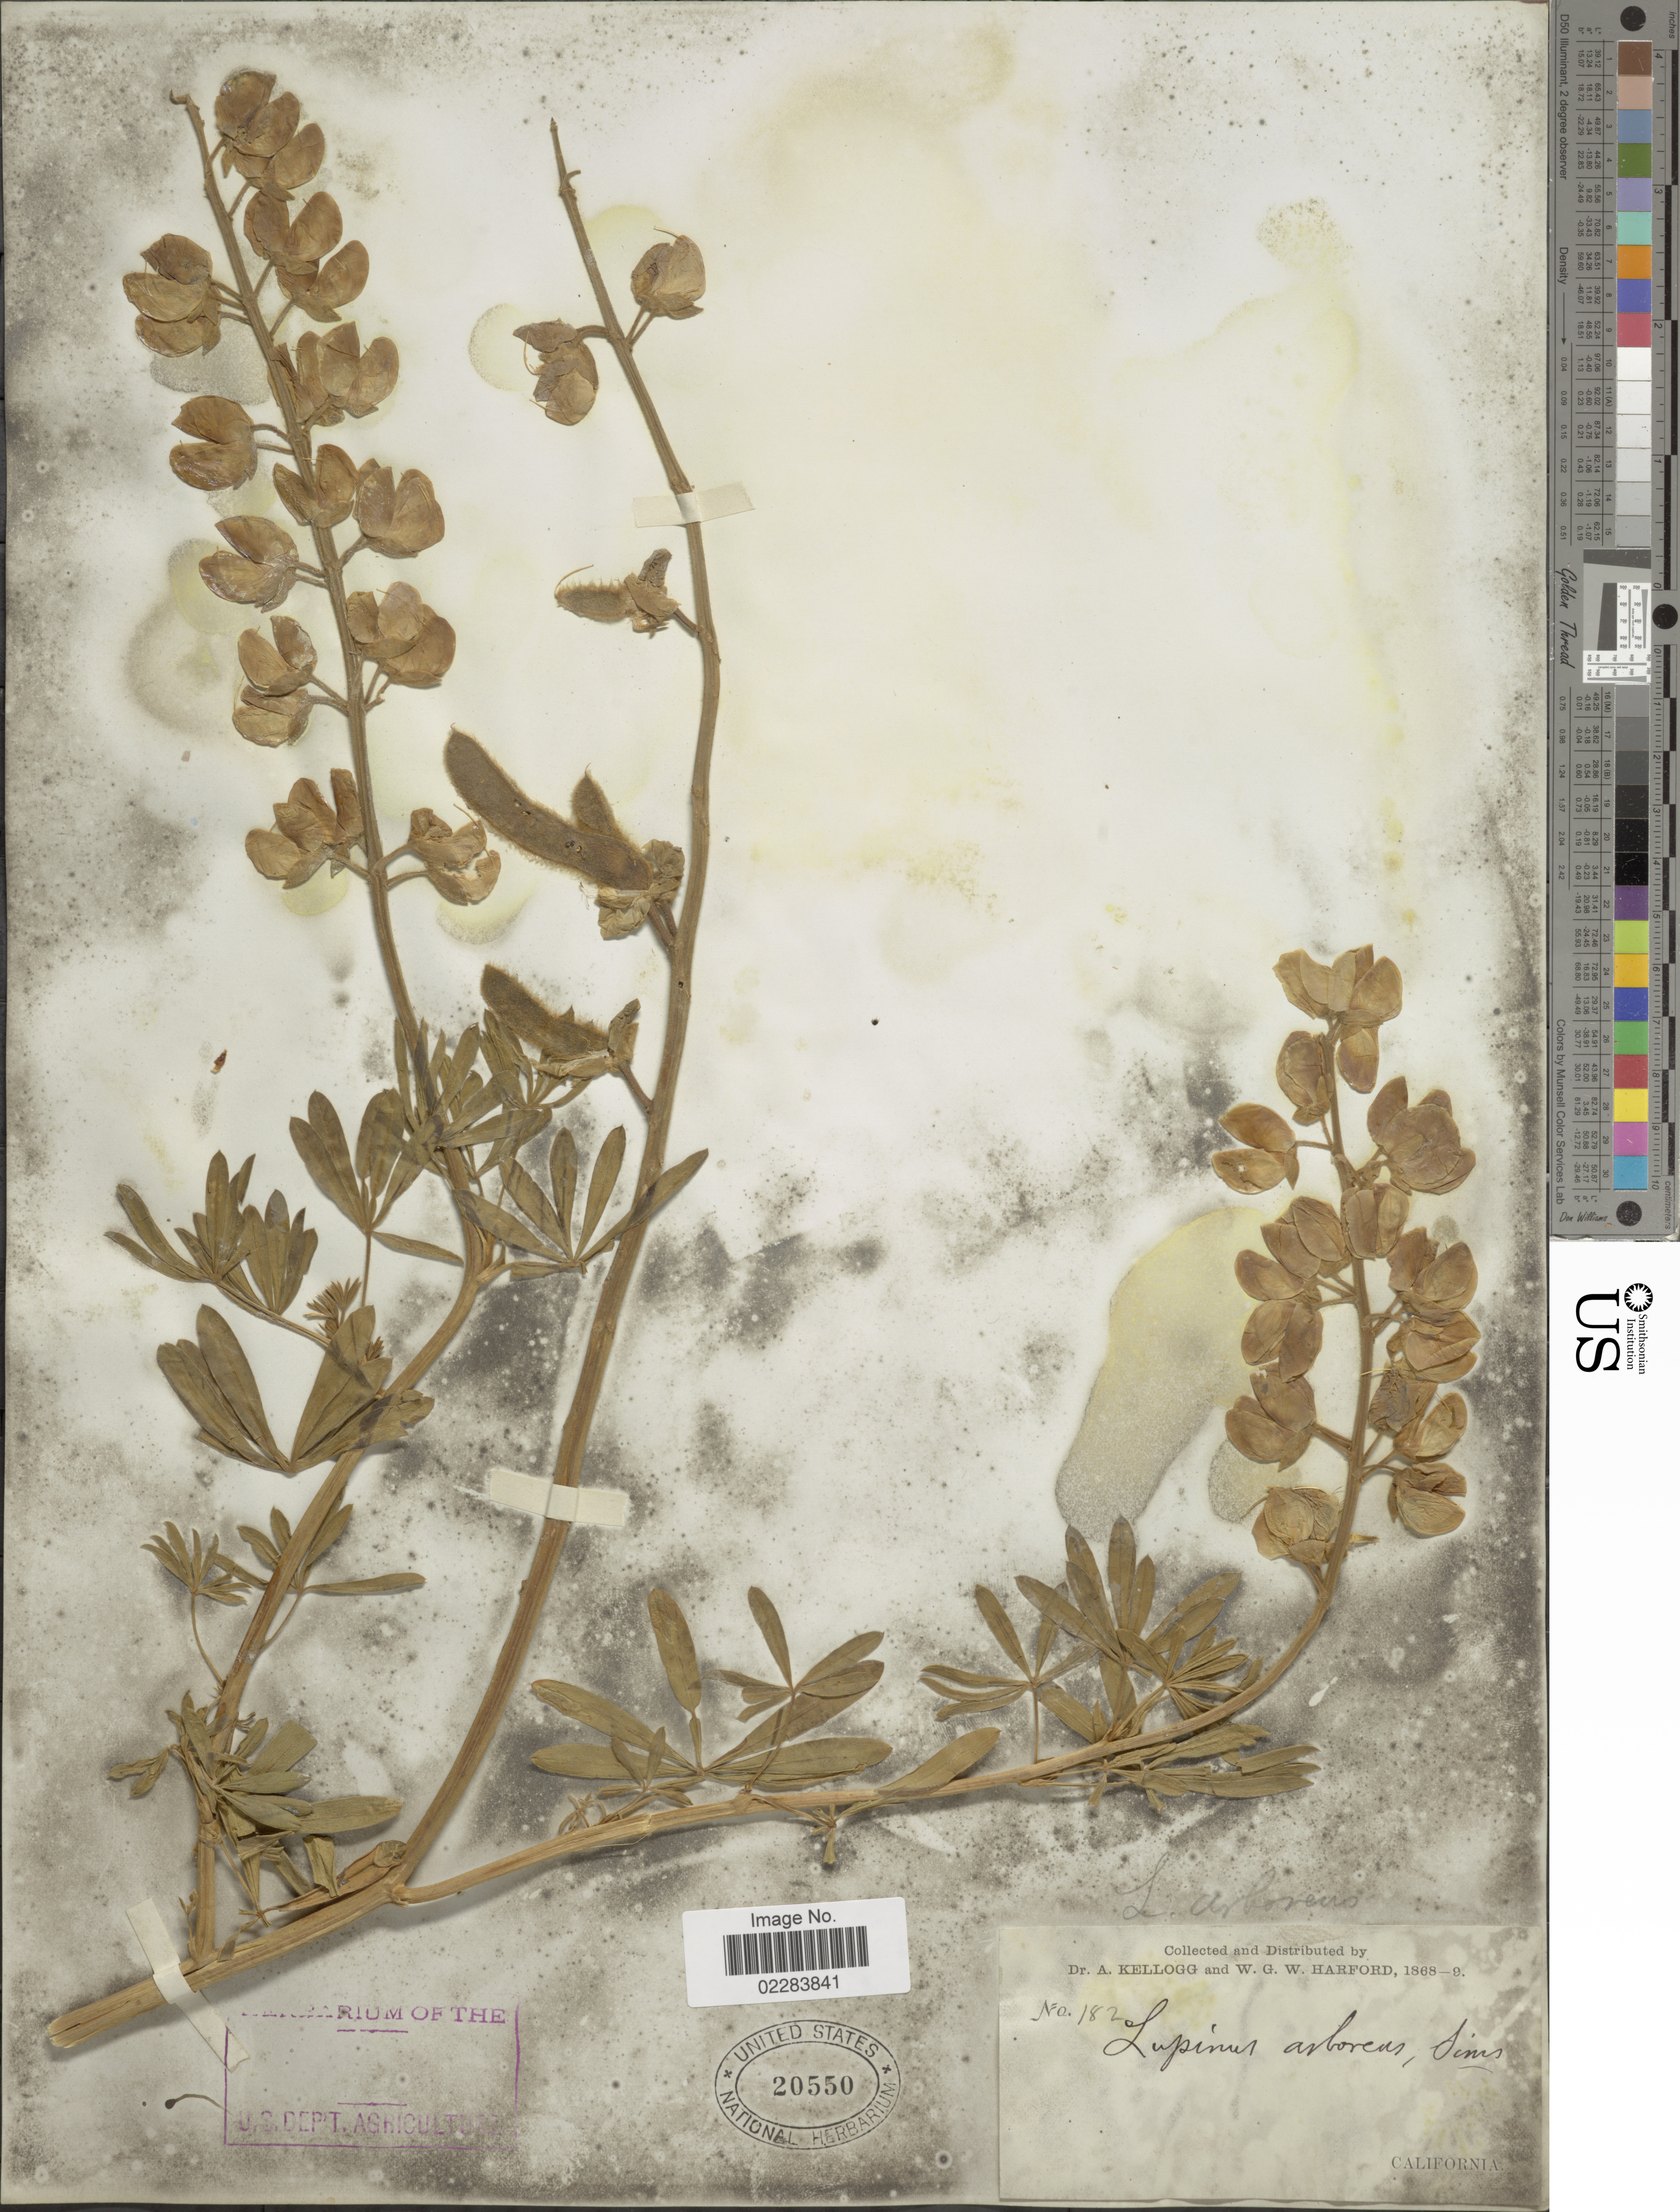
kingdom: Plantae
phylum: Tracheophyta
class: Magnoliopsida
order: Fabales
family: Fabaceae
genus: Lupinus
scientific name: Lupinus arboreus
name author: Sims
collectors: A. Kellogg & W. G. W. Harford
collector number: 182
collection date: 1868/1869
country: United States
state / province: California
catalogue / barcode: US 20550